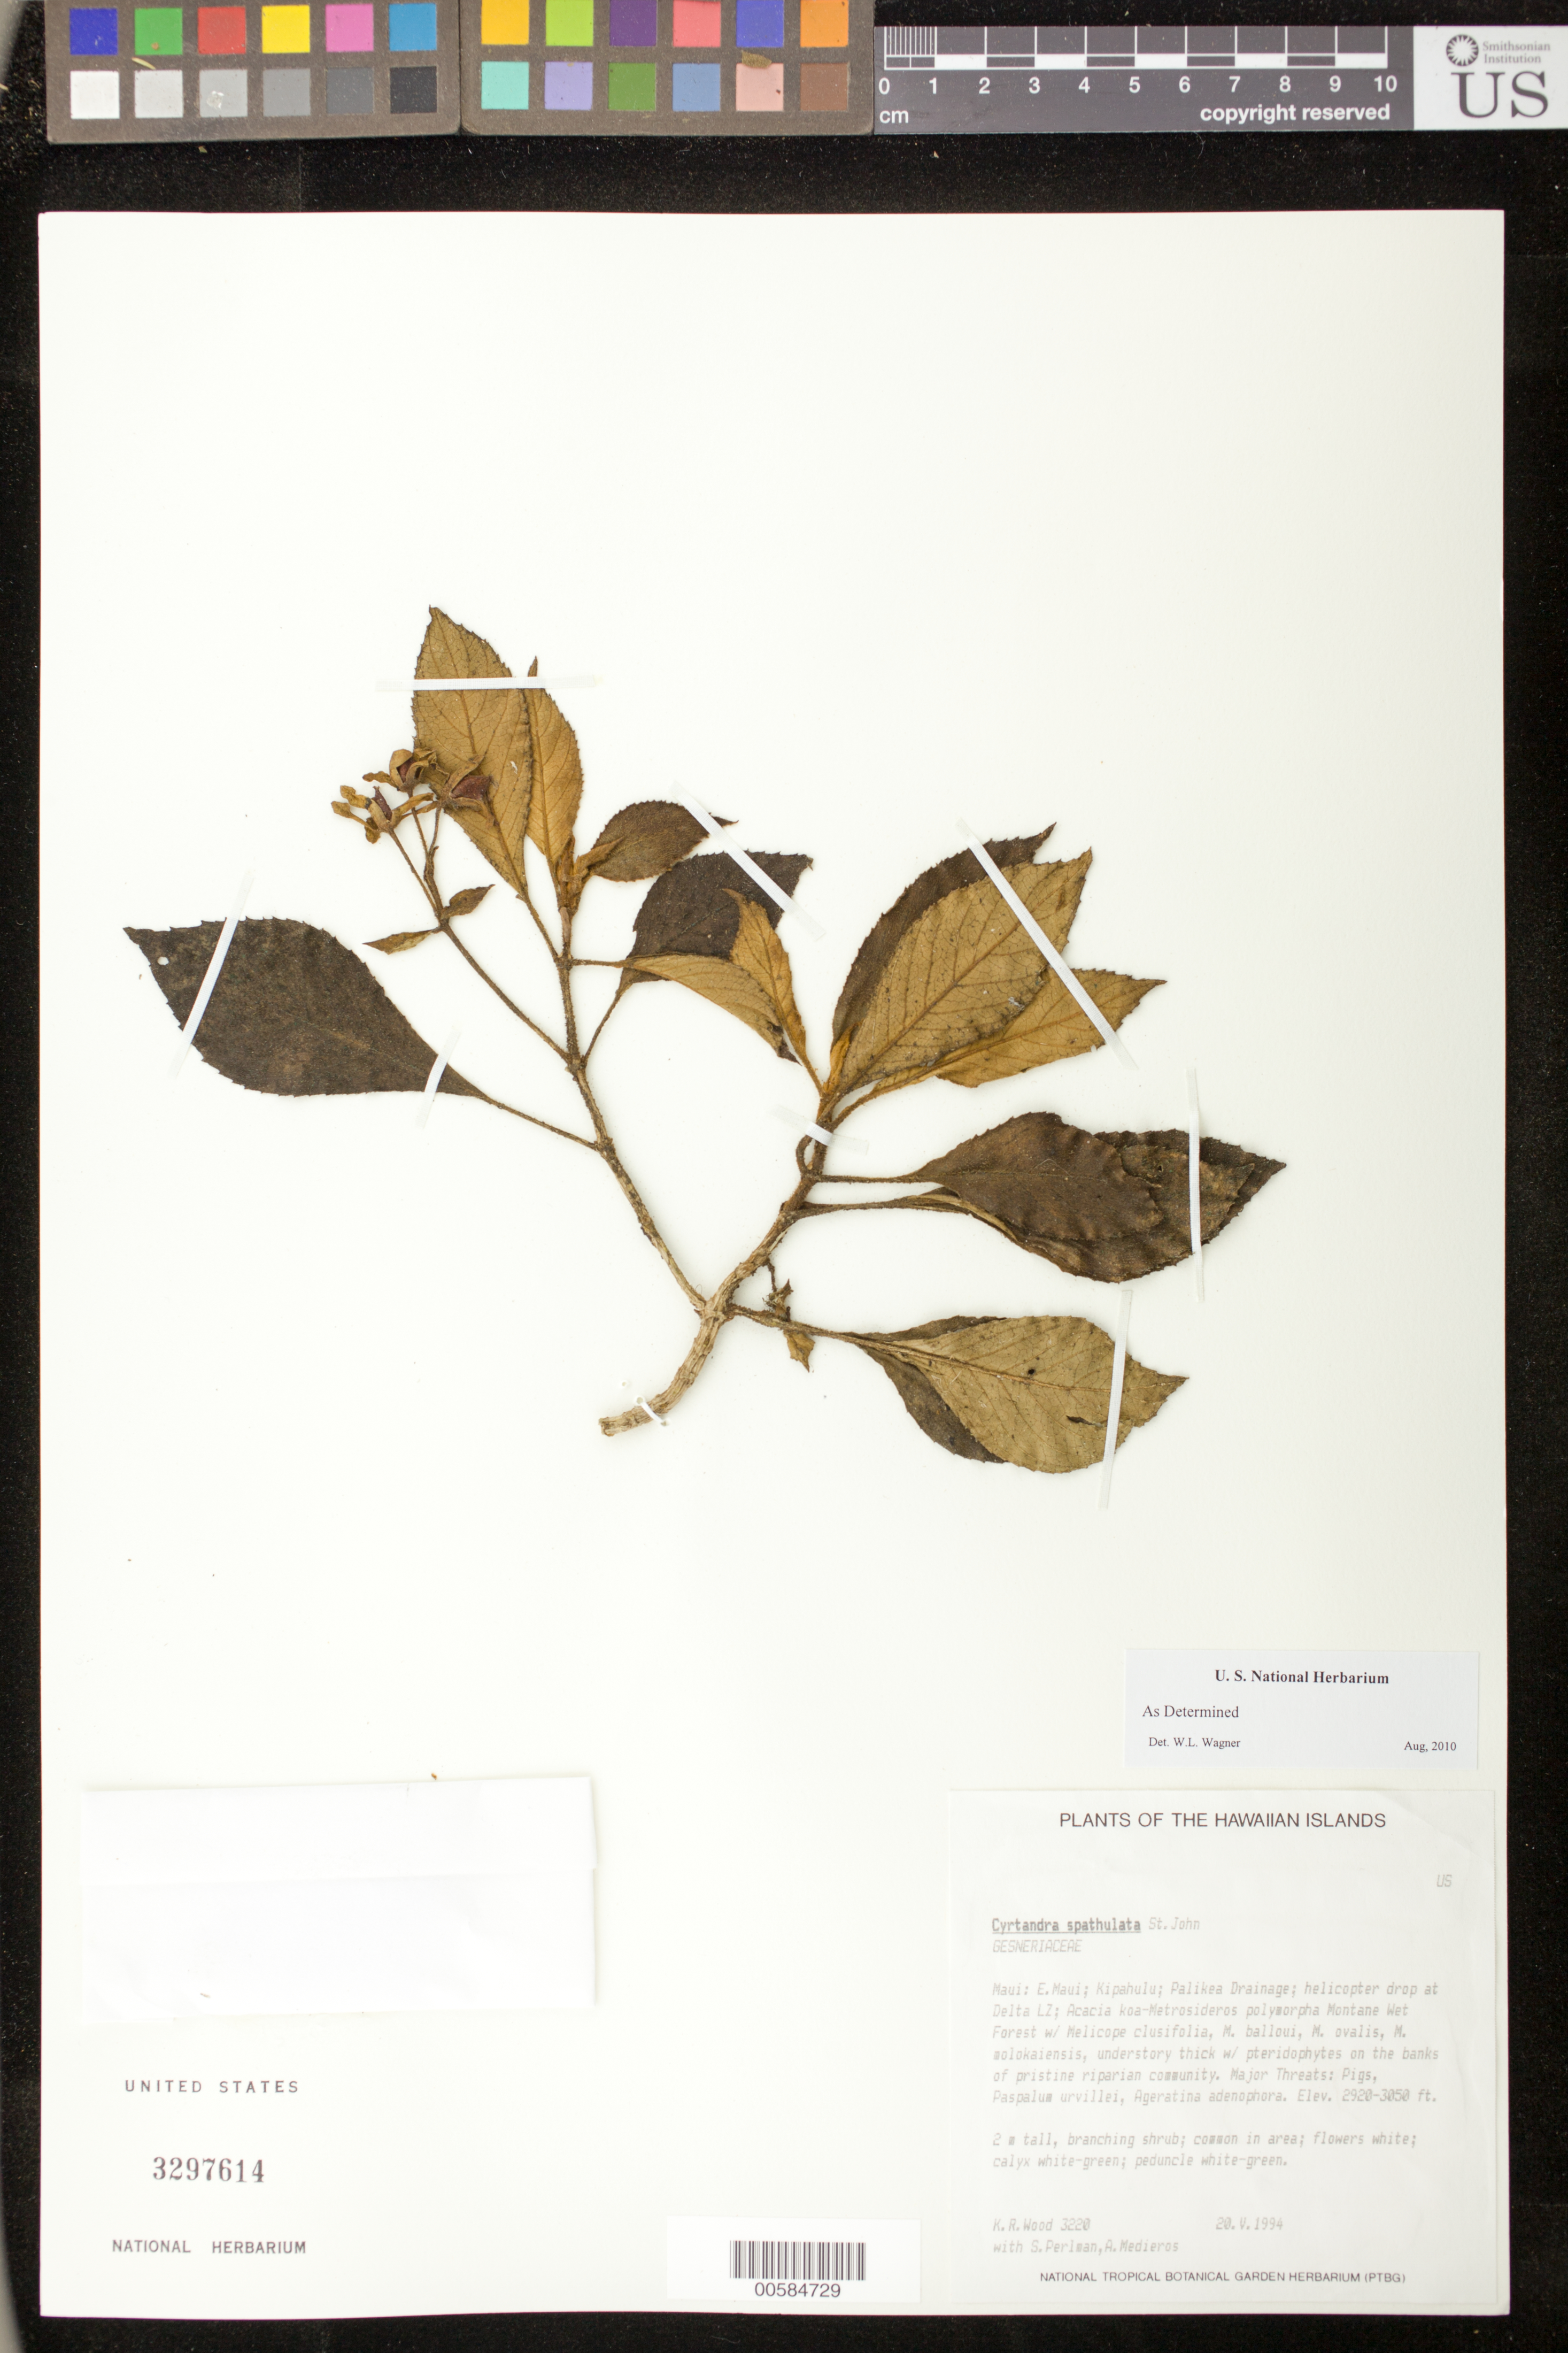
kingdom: Plantae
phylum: Tracheophyta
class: Magnoliopsida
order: Lamiales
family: Gesneriaceae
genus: Cyrtandra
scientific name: Cyrtandra spathulata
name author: H. St. John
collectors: K. R. Wood, S. P. Perlman & A. Medieros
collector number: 3220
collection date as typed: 20 May 1994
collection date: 1994-05-20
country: United States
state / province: Hawaii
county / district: Maui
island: Maui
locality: E Maui; Kipahulu; Palikea Drainage; helicopter drop at Delta LZ.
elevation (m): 890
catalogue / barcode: US 3297614